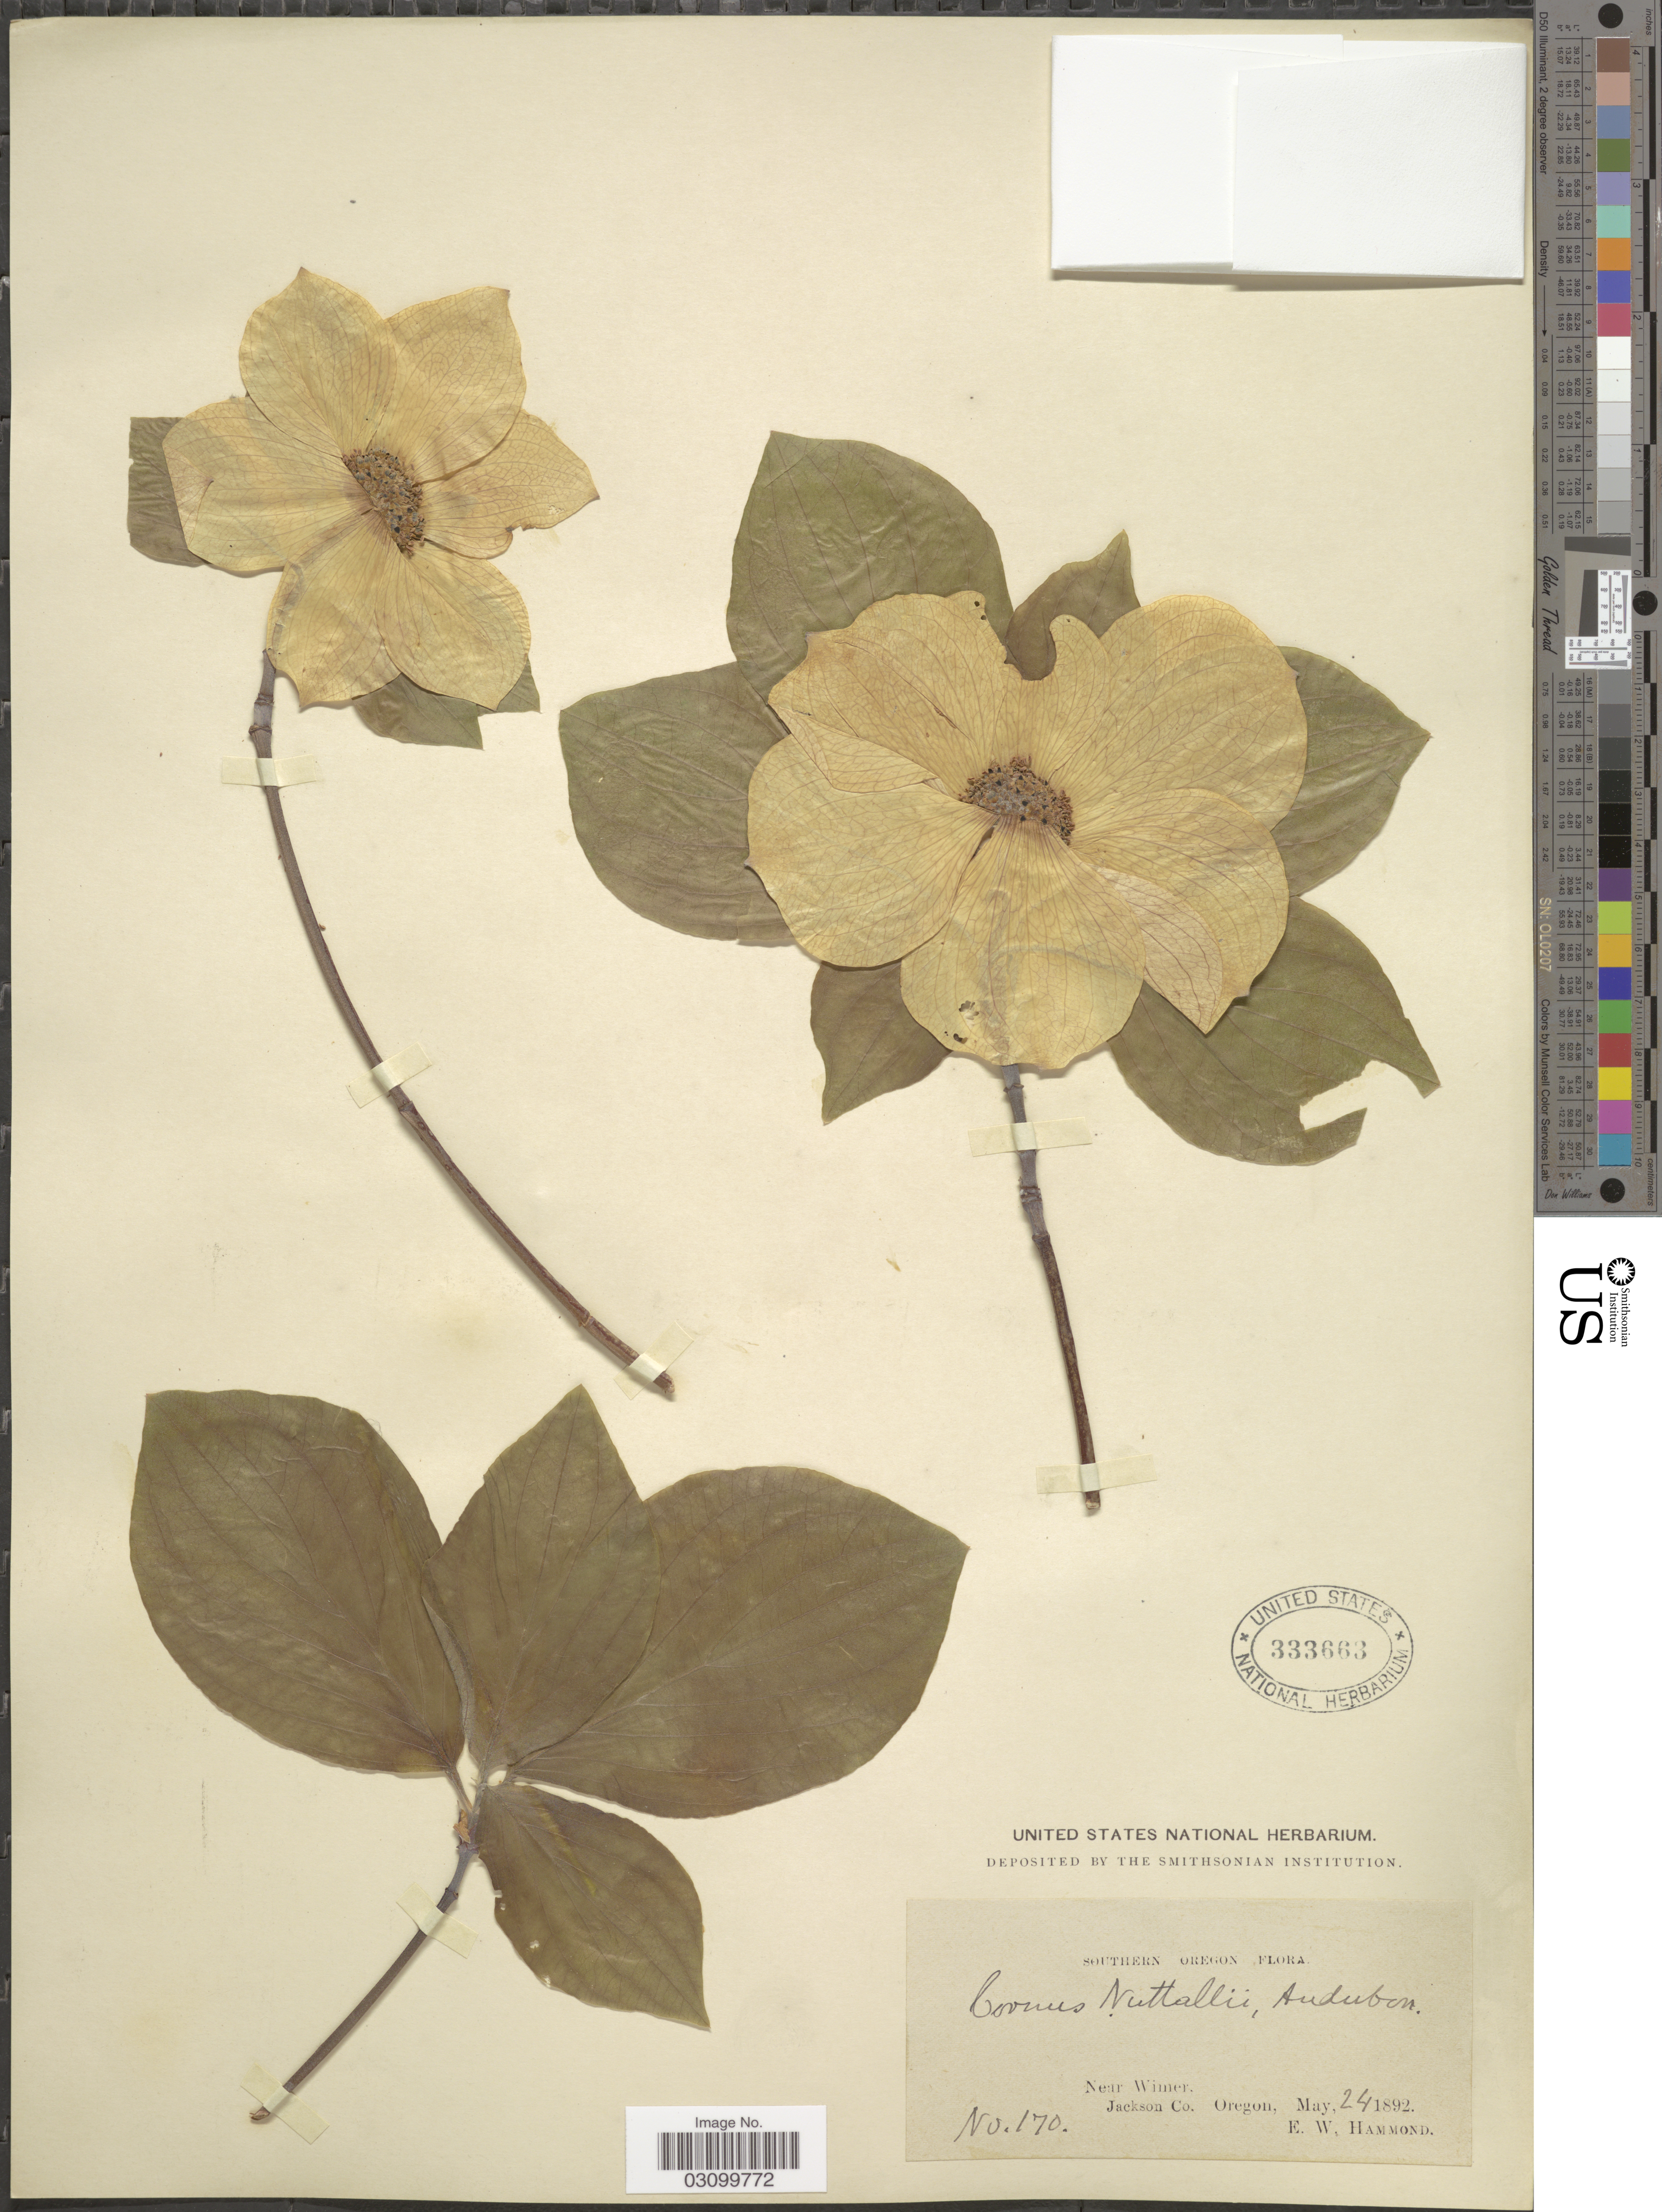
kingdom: Plantae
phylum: Tracheophyta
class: Magnoliopsida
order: Cornales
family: Cornaceae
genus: Cornus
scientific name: Cornus nuttallii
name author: Audubon ex Torr. & A. Gray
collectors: E. Hammond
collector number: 170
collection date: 1892-05-24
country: United States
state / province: Oregon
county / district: Jackson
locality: Southern Oregon. Near Wimer. Jackson Co.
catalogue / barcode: US 333663